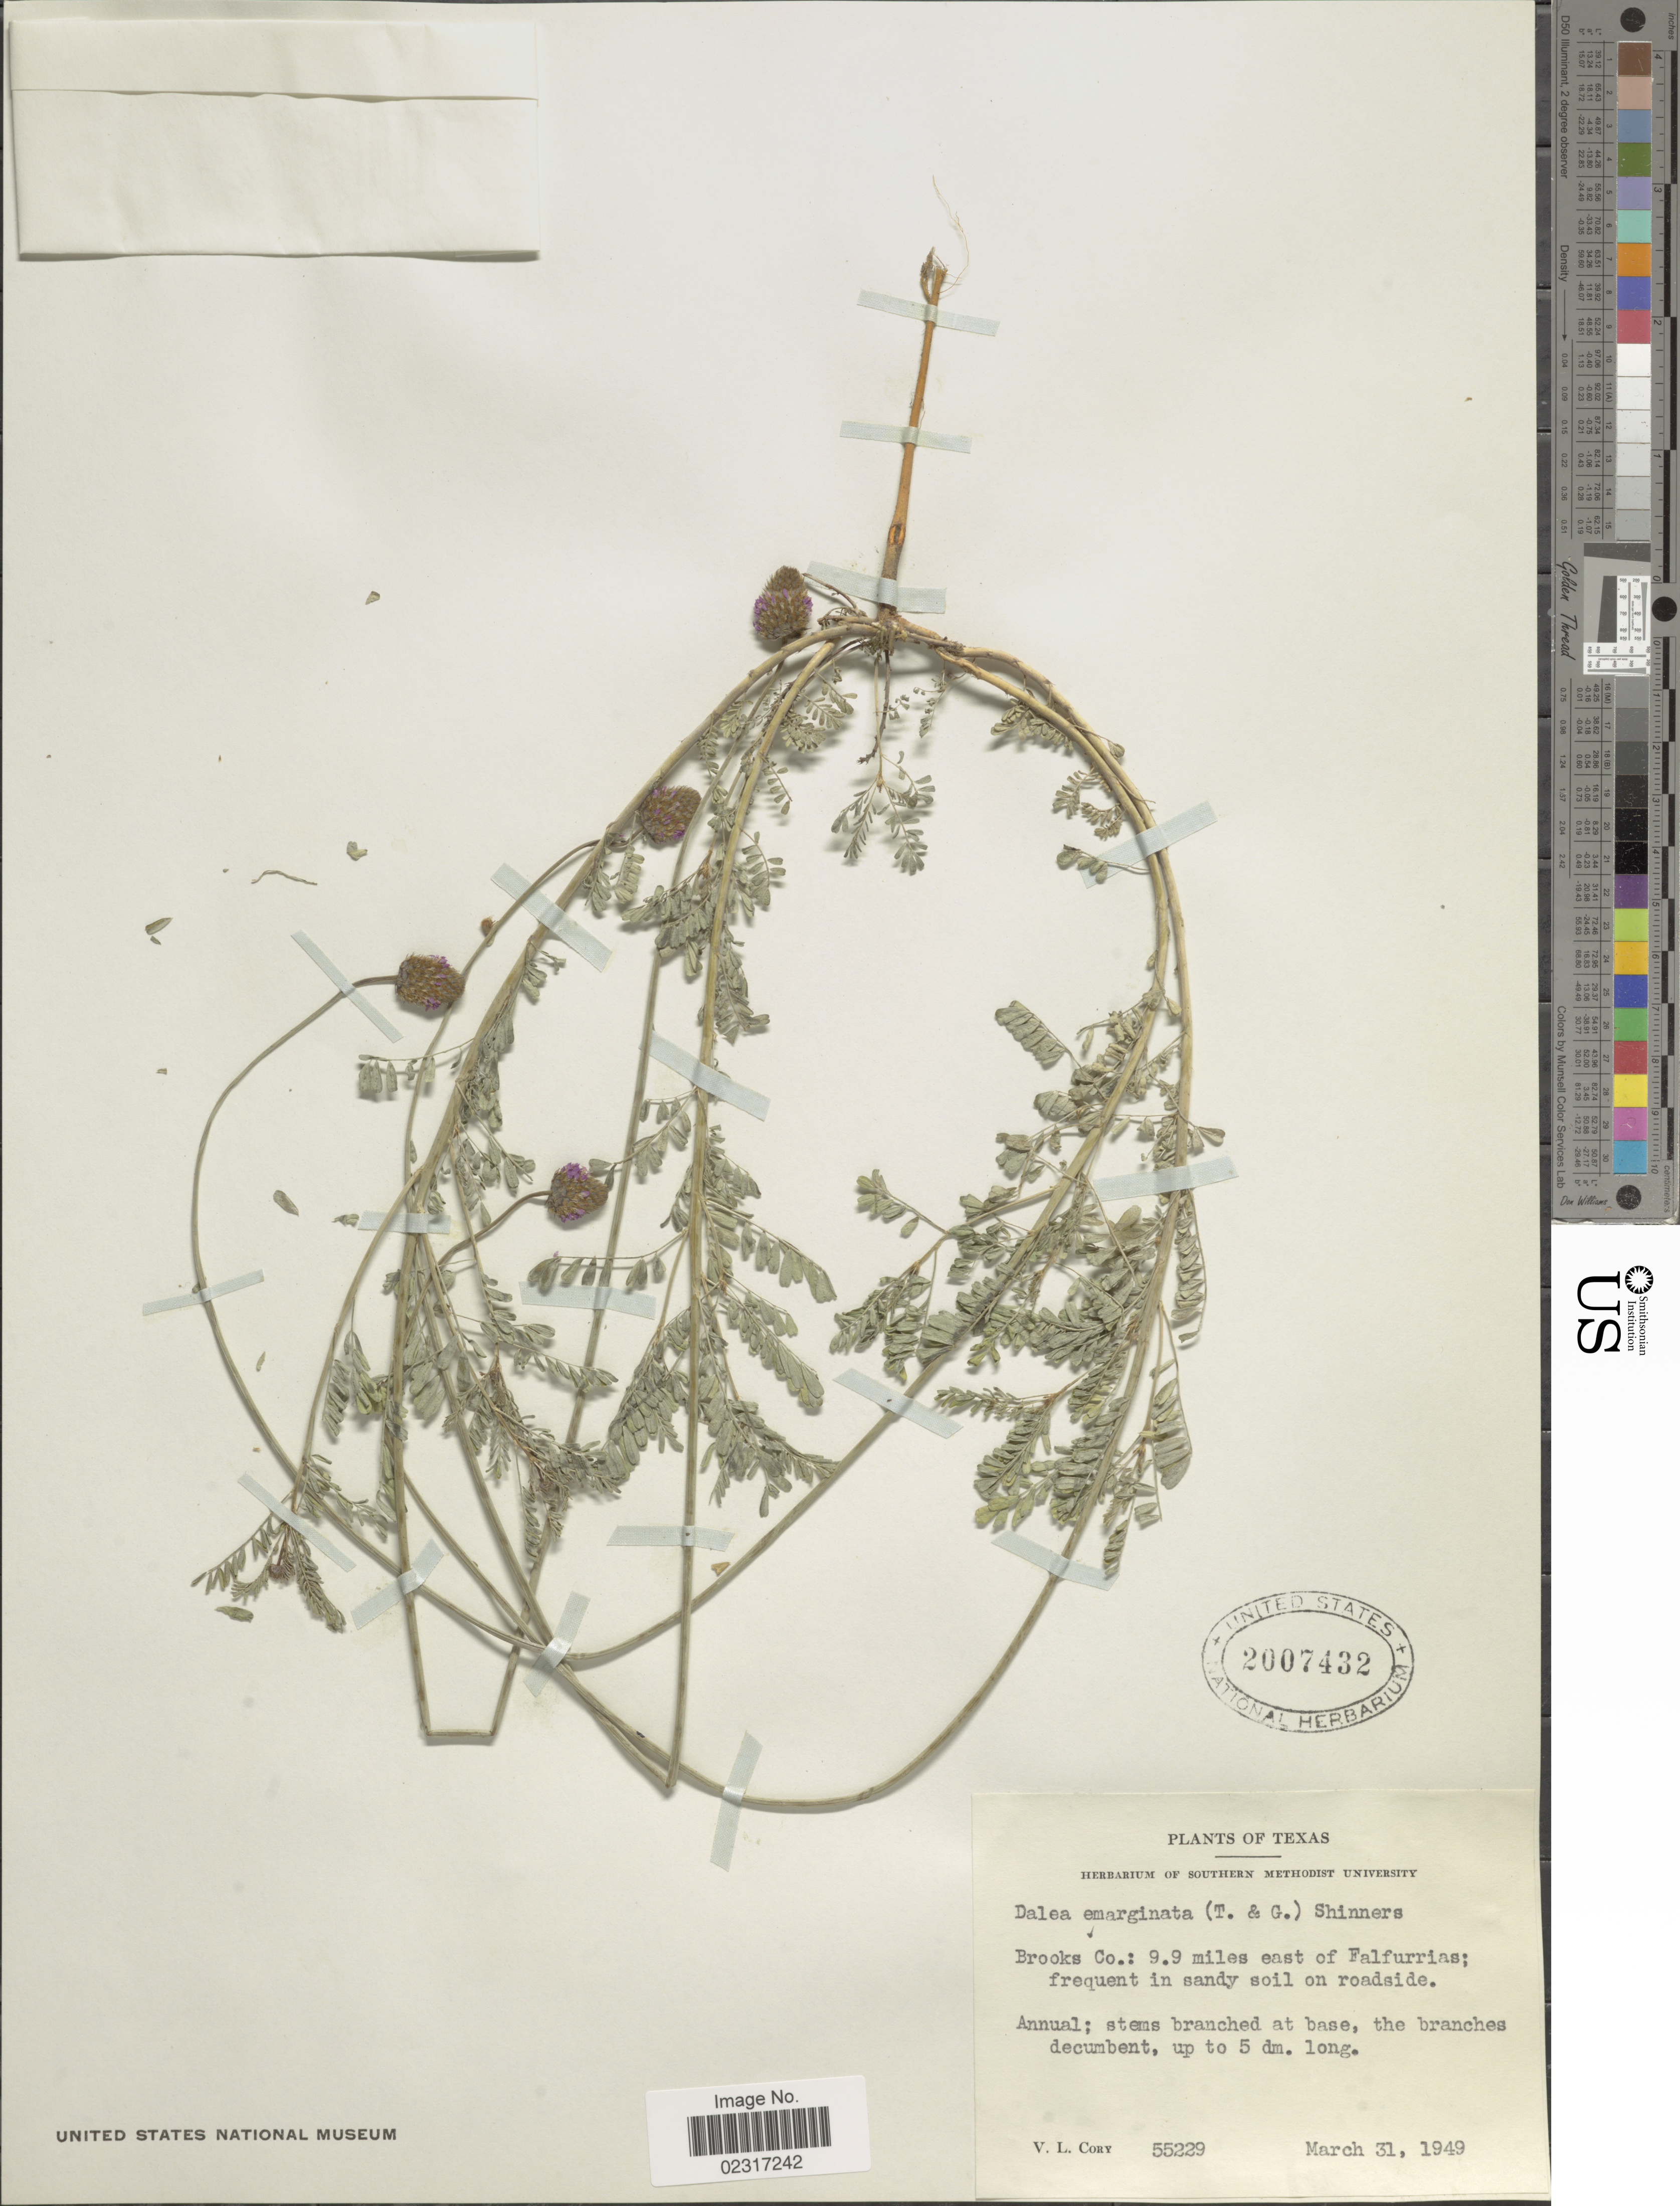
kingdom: Plantae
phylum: Tracheophyta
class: Magnoliopsida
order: Fabales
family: Fabaceae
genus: Dalea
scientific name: Dalea emarginata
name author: (Torr. & A. Gray) Shinners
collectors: V. Cory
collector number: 55229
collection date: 1949-03-31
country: United States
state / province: Texas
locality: Brooks Co: 9.9 miles east of Falfurrias;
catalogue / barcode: US 2007432